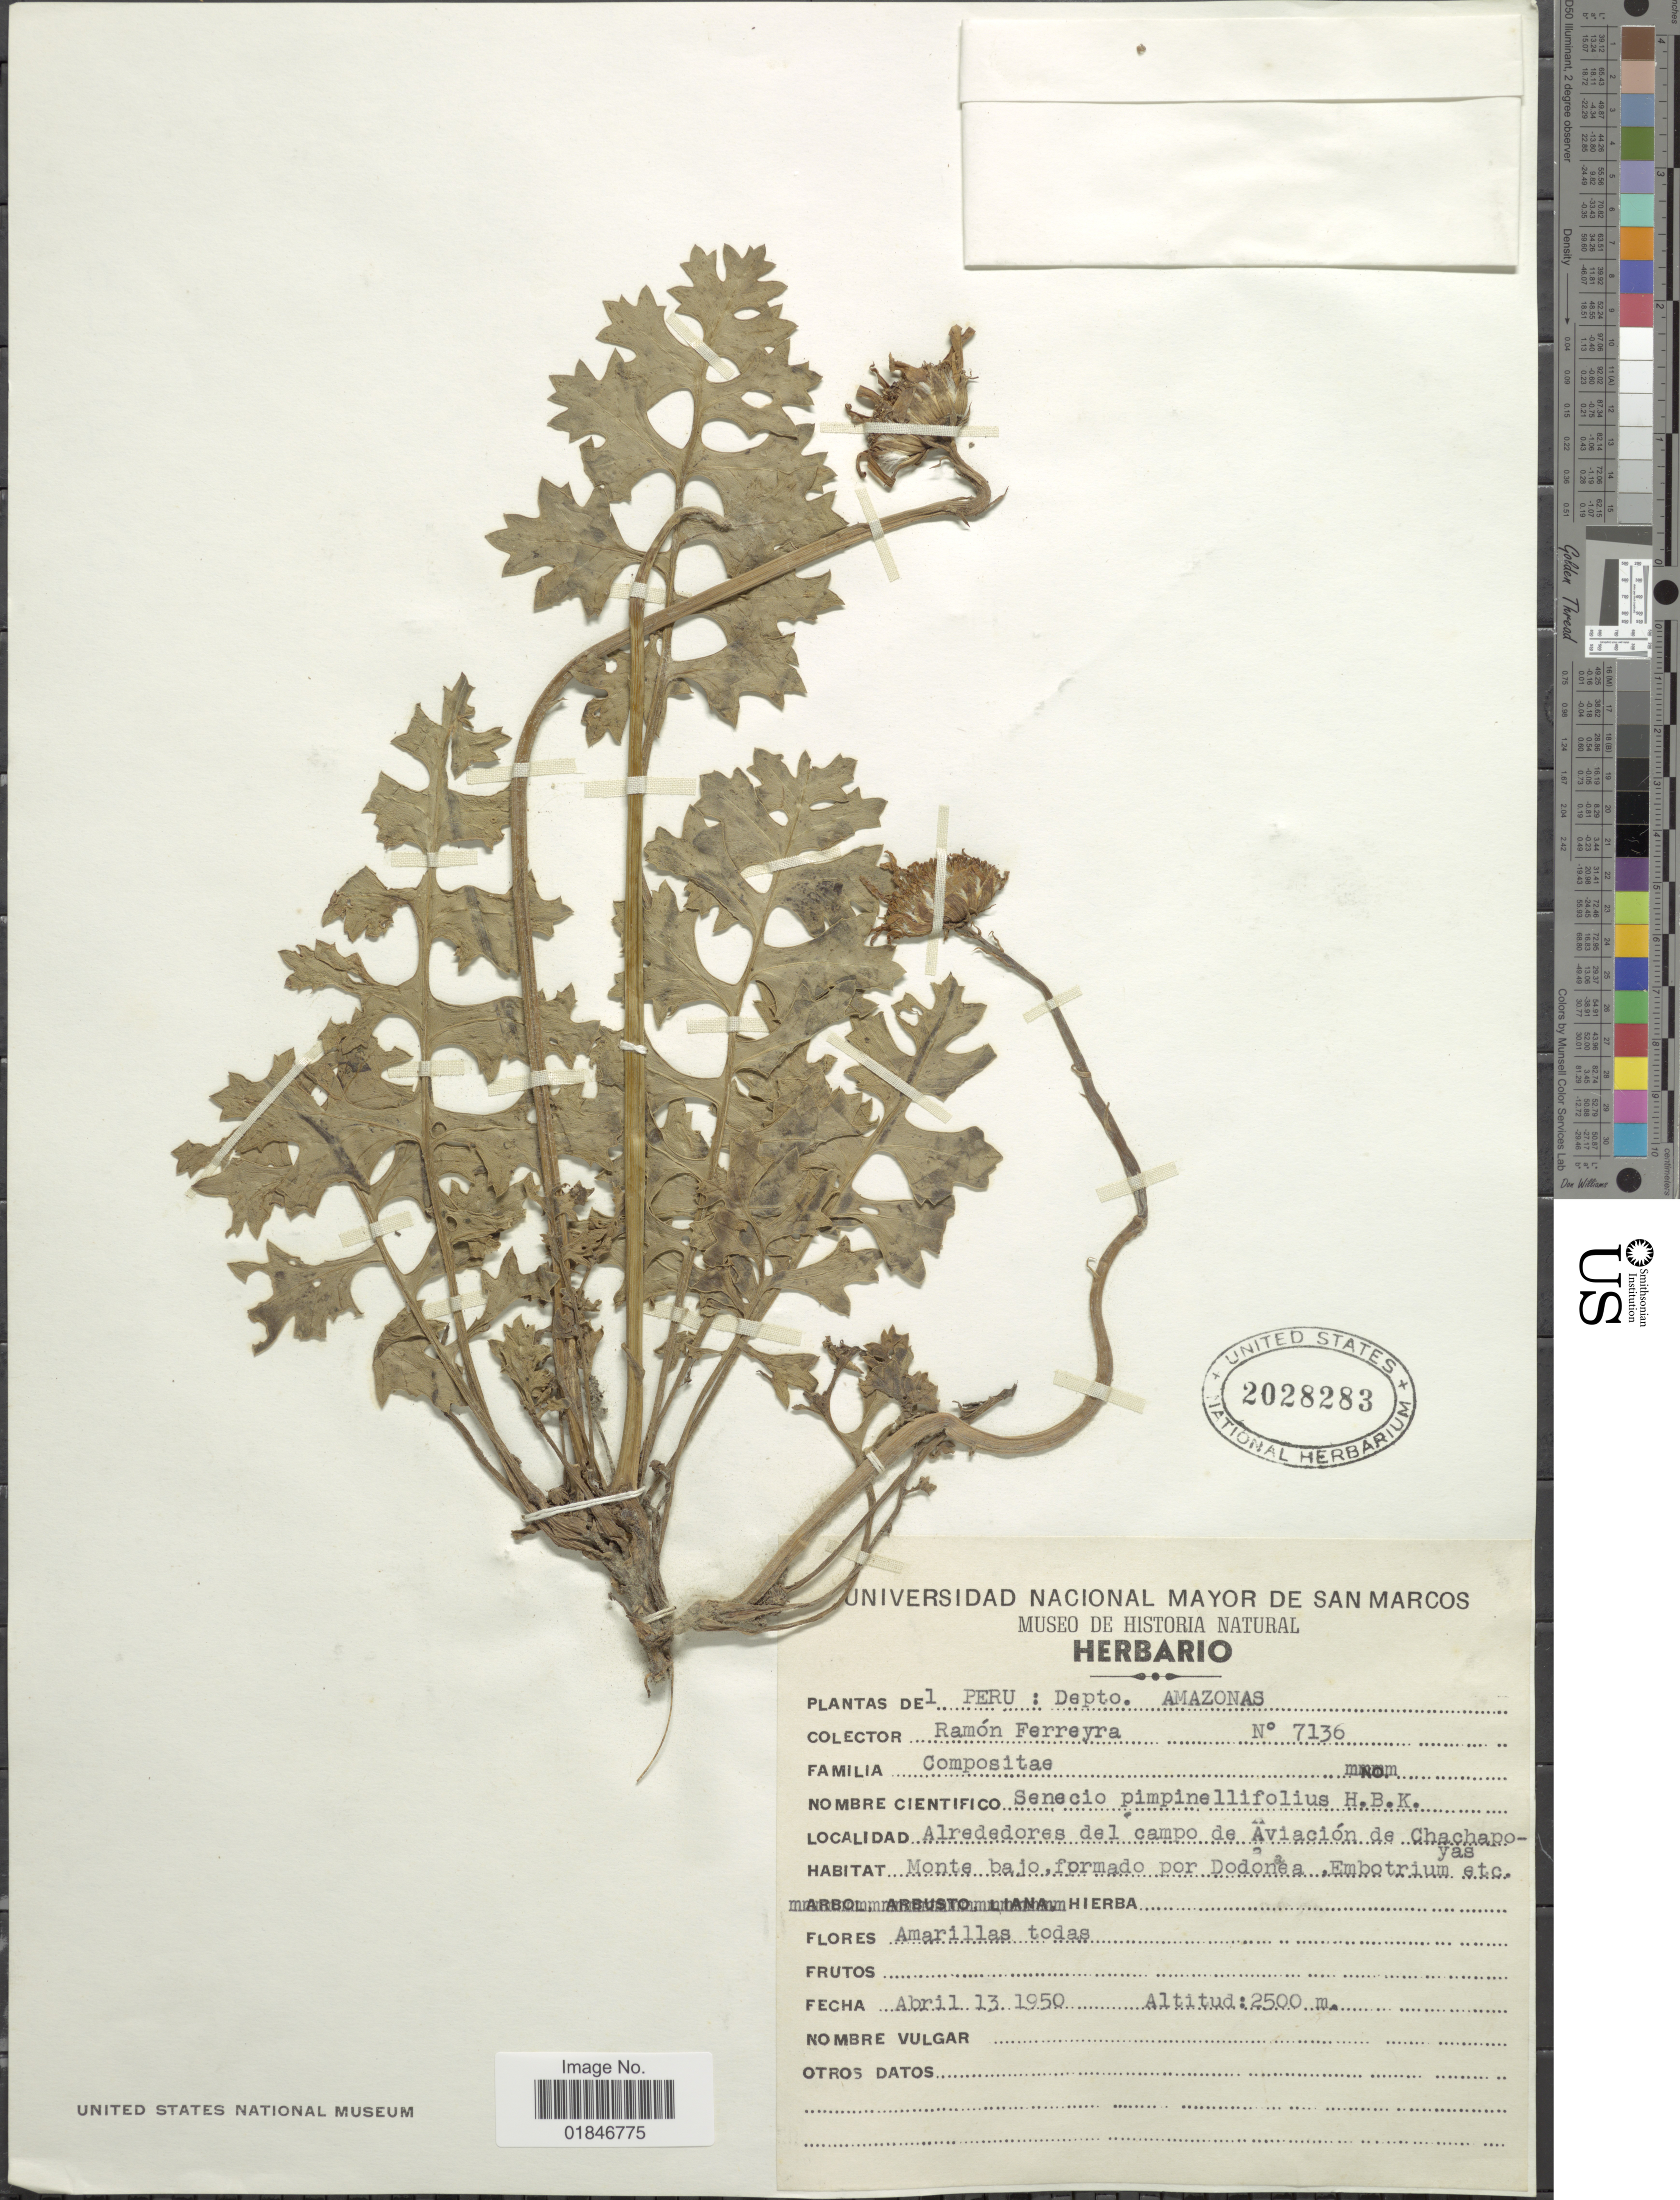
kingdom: Plantae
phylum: Tracheophyta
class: Magnoliopsida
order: Asterales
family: Asteraceae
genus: Dorobaea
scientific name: Dorobaea pimpinellifolia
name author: (Kunth) B. Nord.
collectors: R. A. Ferreyra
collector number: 7136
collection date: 1950-04-13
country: Peru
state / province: Amazonas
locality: Peru: Depto. amazonas. Alrededores del campo de Aviacion de Chachapoyas,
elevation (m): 2500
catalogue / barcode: US 2028283